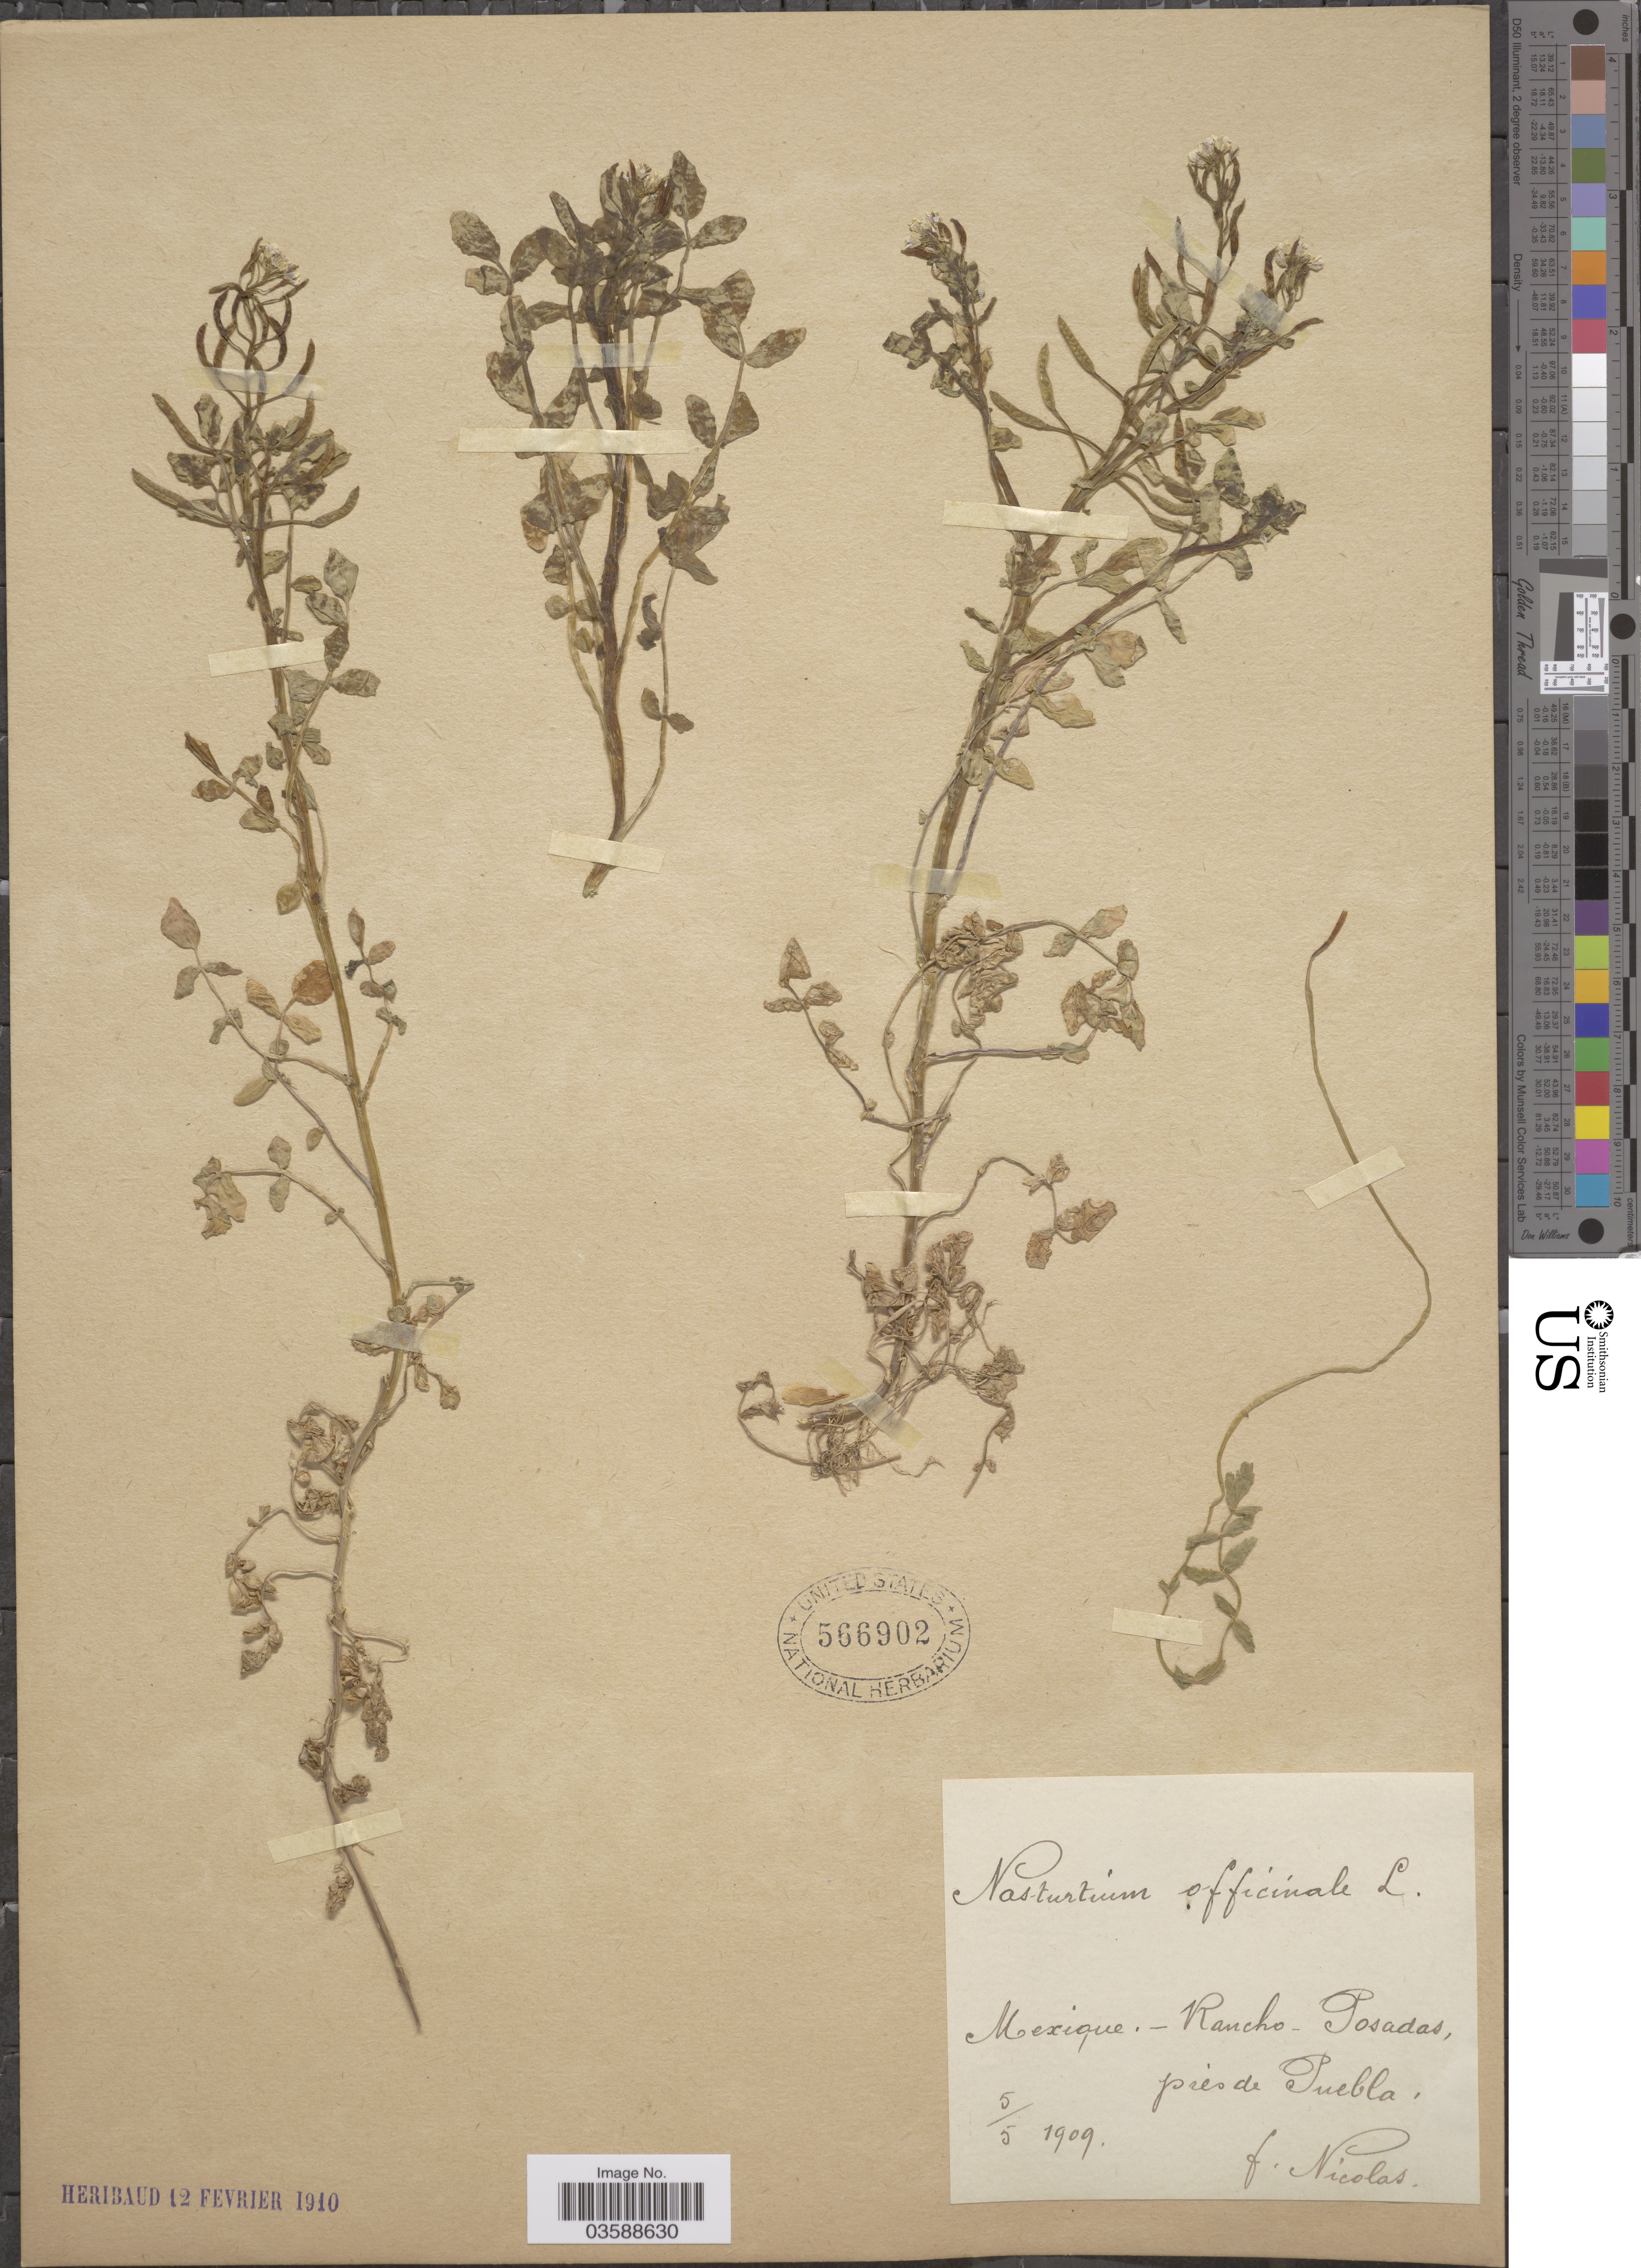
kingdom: Plantae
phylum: Tracheophyta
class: Magnoliopsida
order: Brassicales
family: Brassicaceae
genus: Nasturtium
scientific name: Nasturtium officinale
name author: R. Br.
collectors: F. Nicolas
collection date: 1909-05-05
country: Mexico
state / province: Puebla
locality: Rancho-Posadas, pres de Puebla.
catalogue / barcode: US 566902